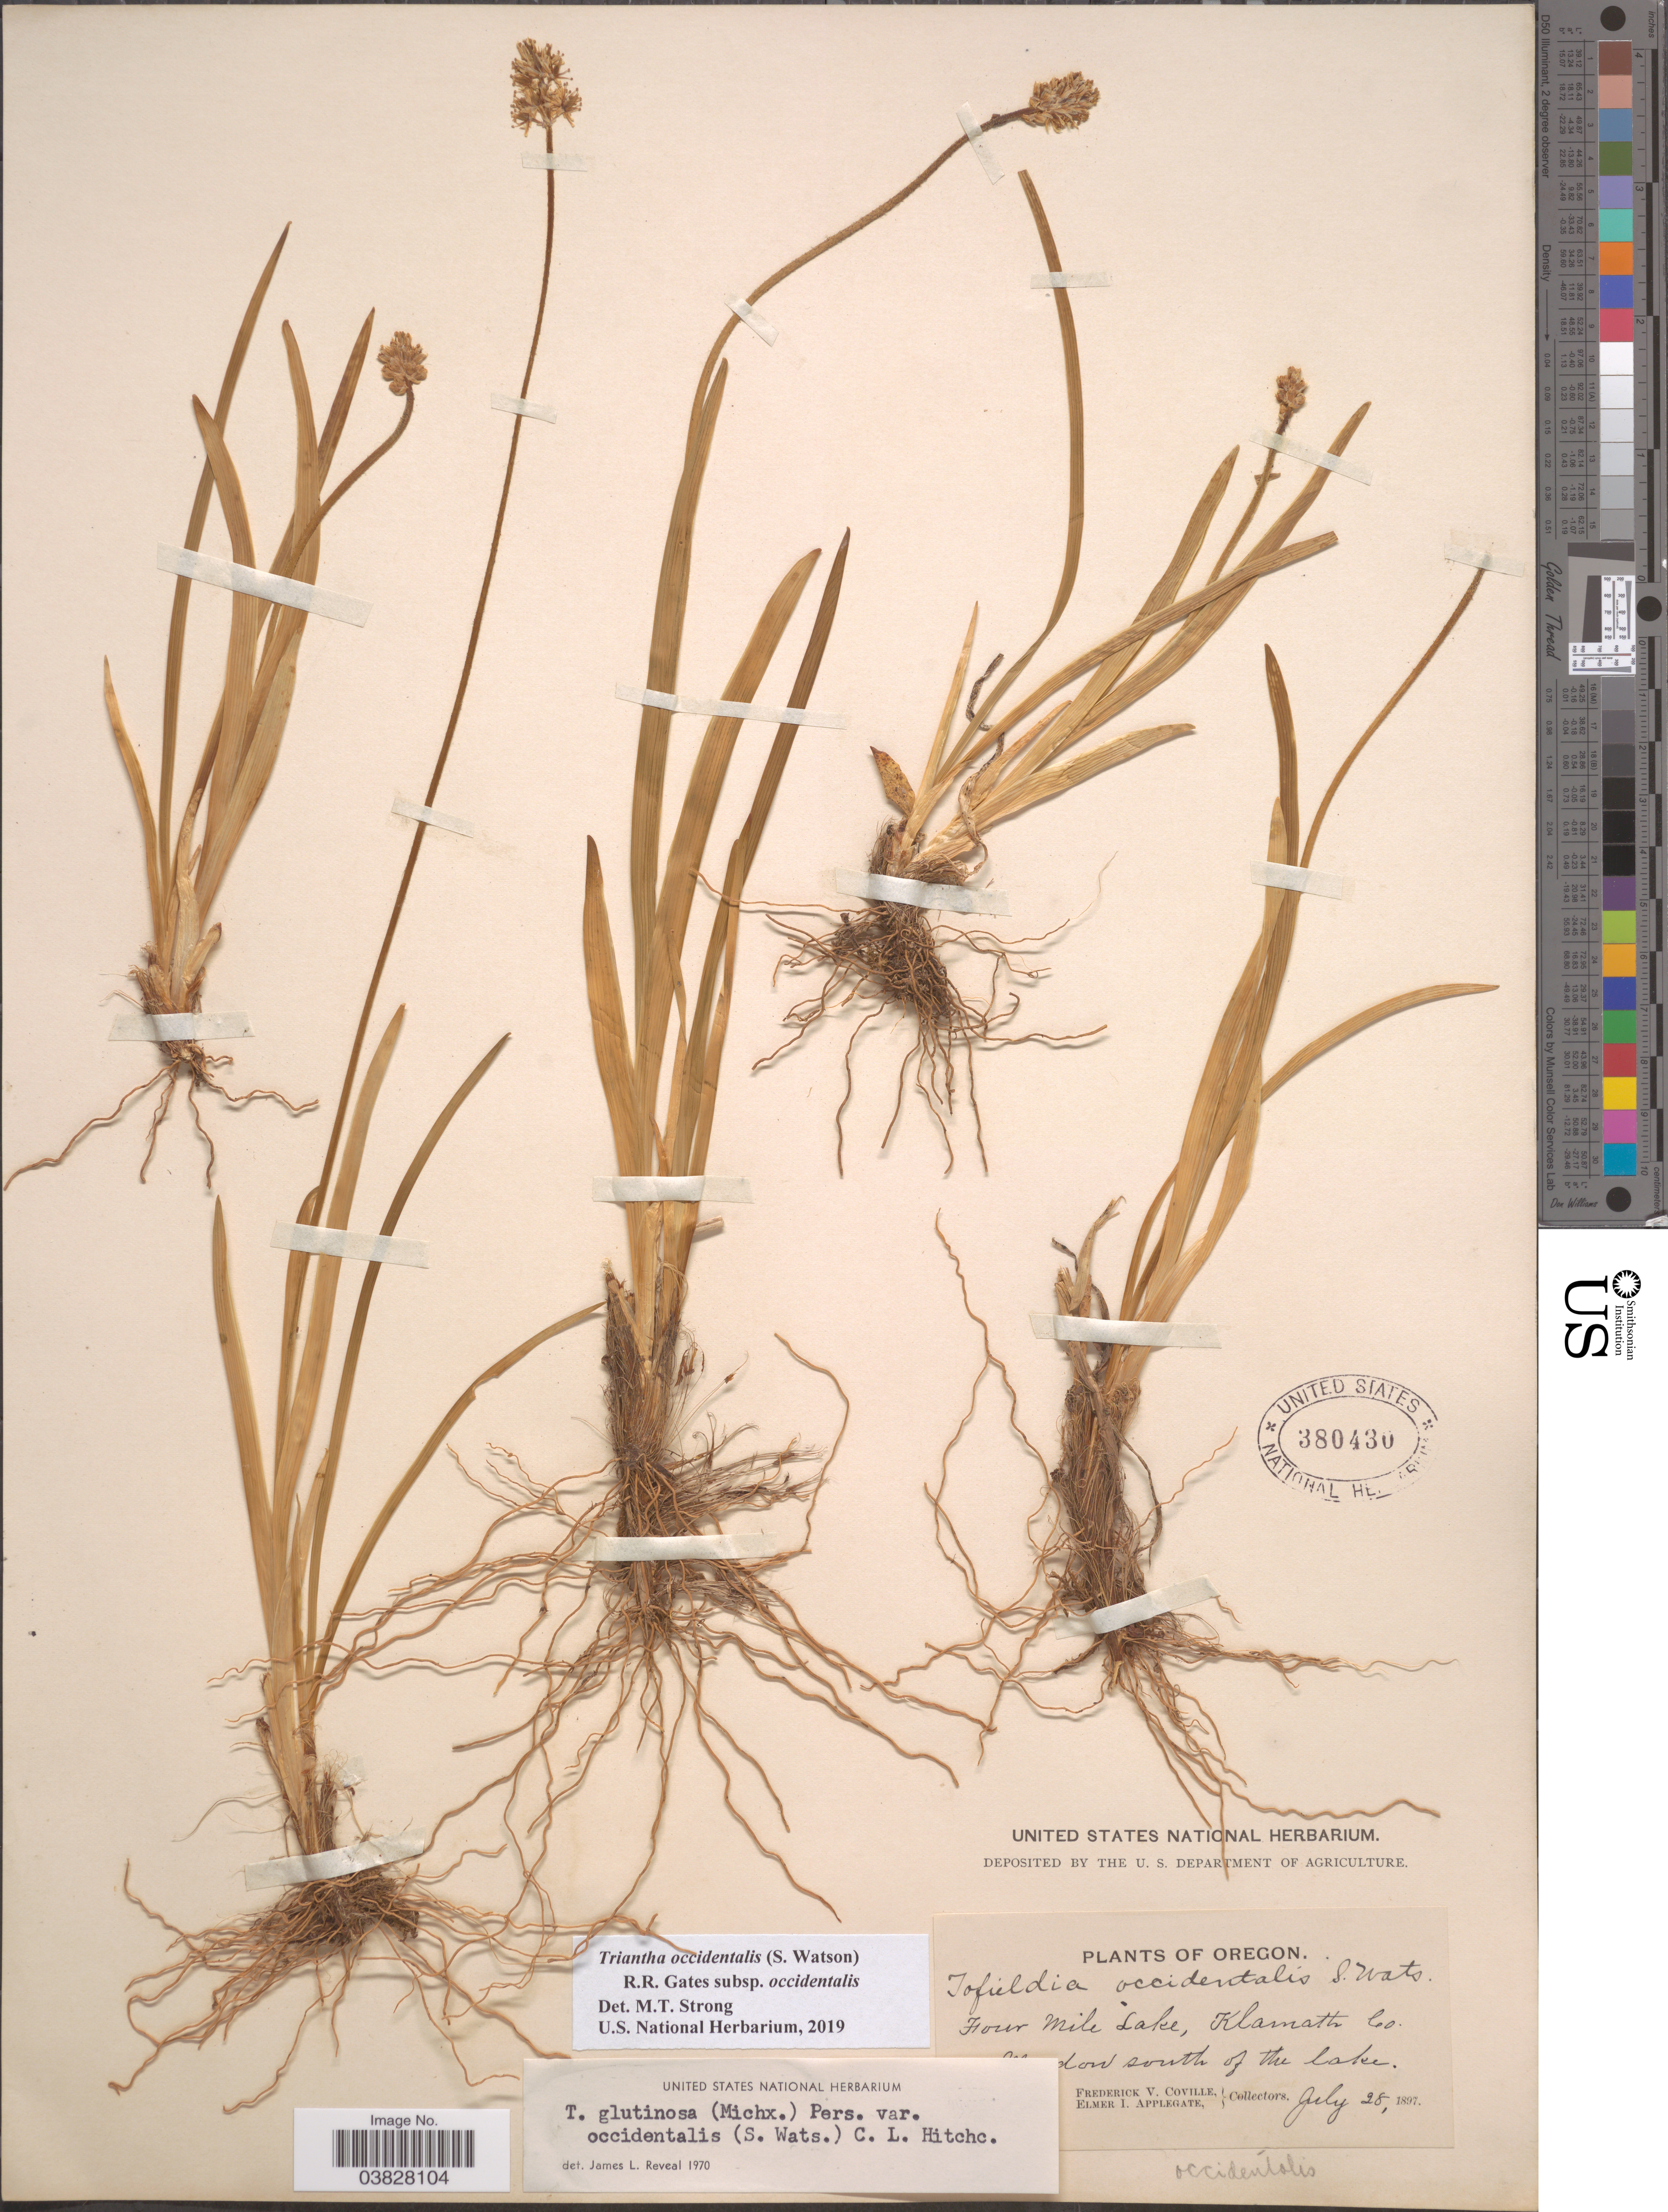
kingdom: Plantae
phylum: Tracheophyta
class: Liliopsida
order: Alismatales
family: Tofieldiaceae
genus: Triantha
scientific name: Triantha occidentalis subsp. occidentalis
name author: (S. Watson) R.R. Gates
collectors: F. V. Coville & E. I. Applegate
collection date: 1897-07-28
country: United States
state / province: Oregon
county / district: Klamath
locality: Four Mile Lake, Klamath Co. Meadow south of the lake.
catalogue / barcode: US 380340